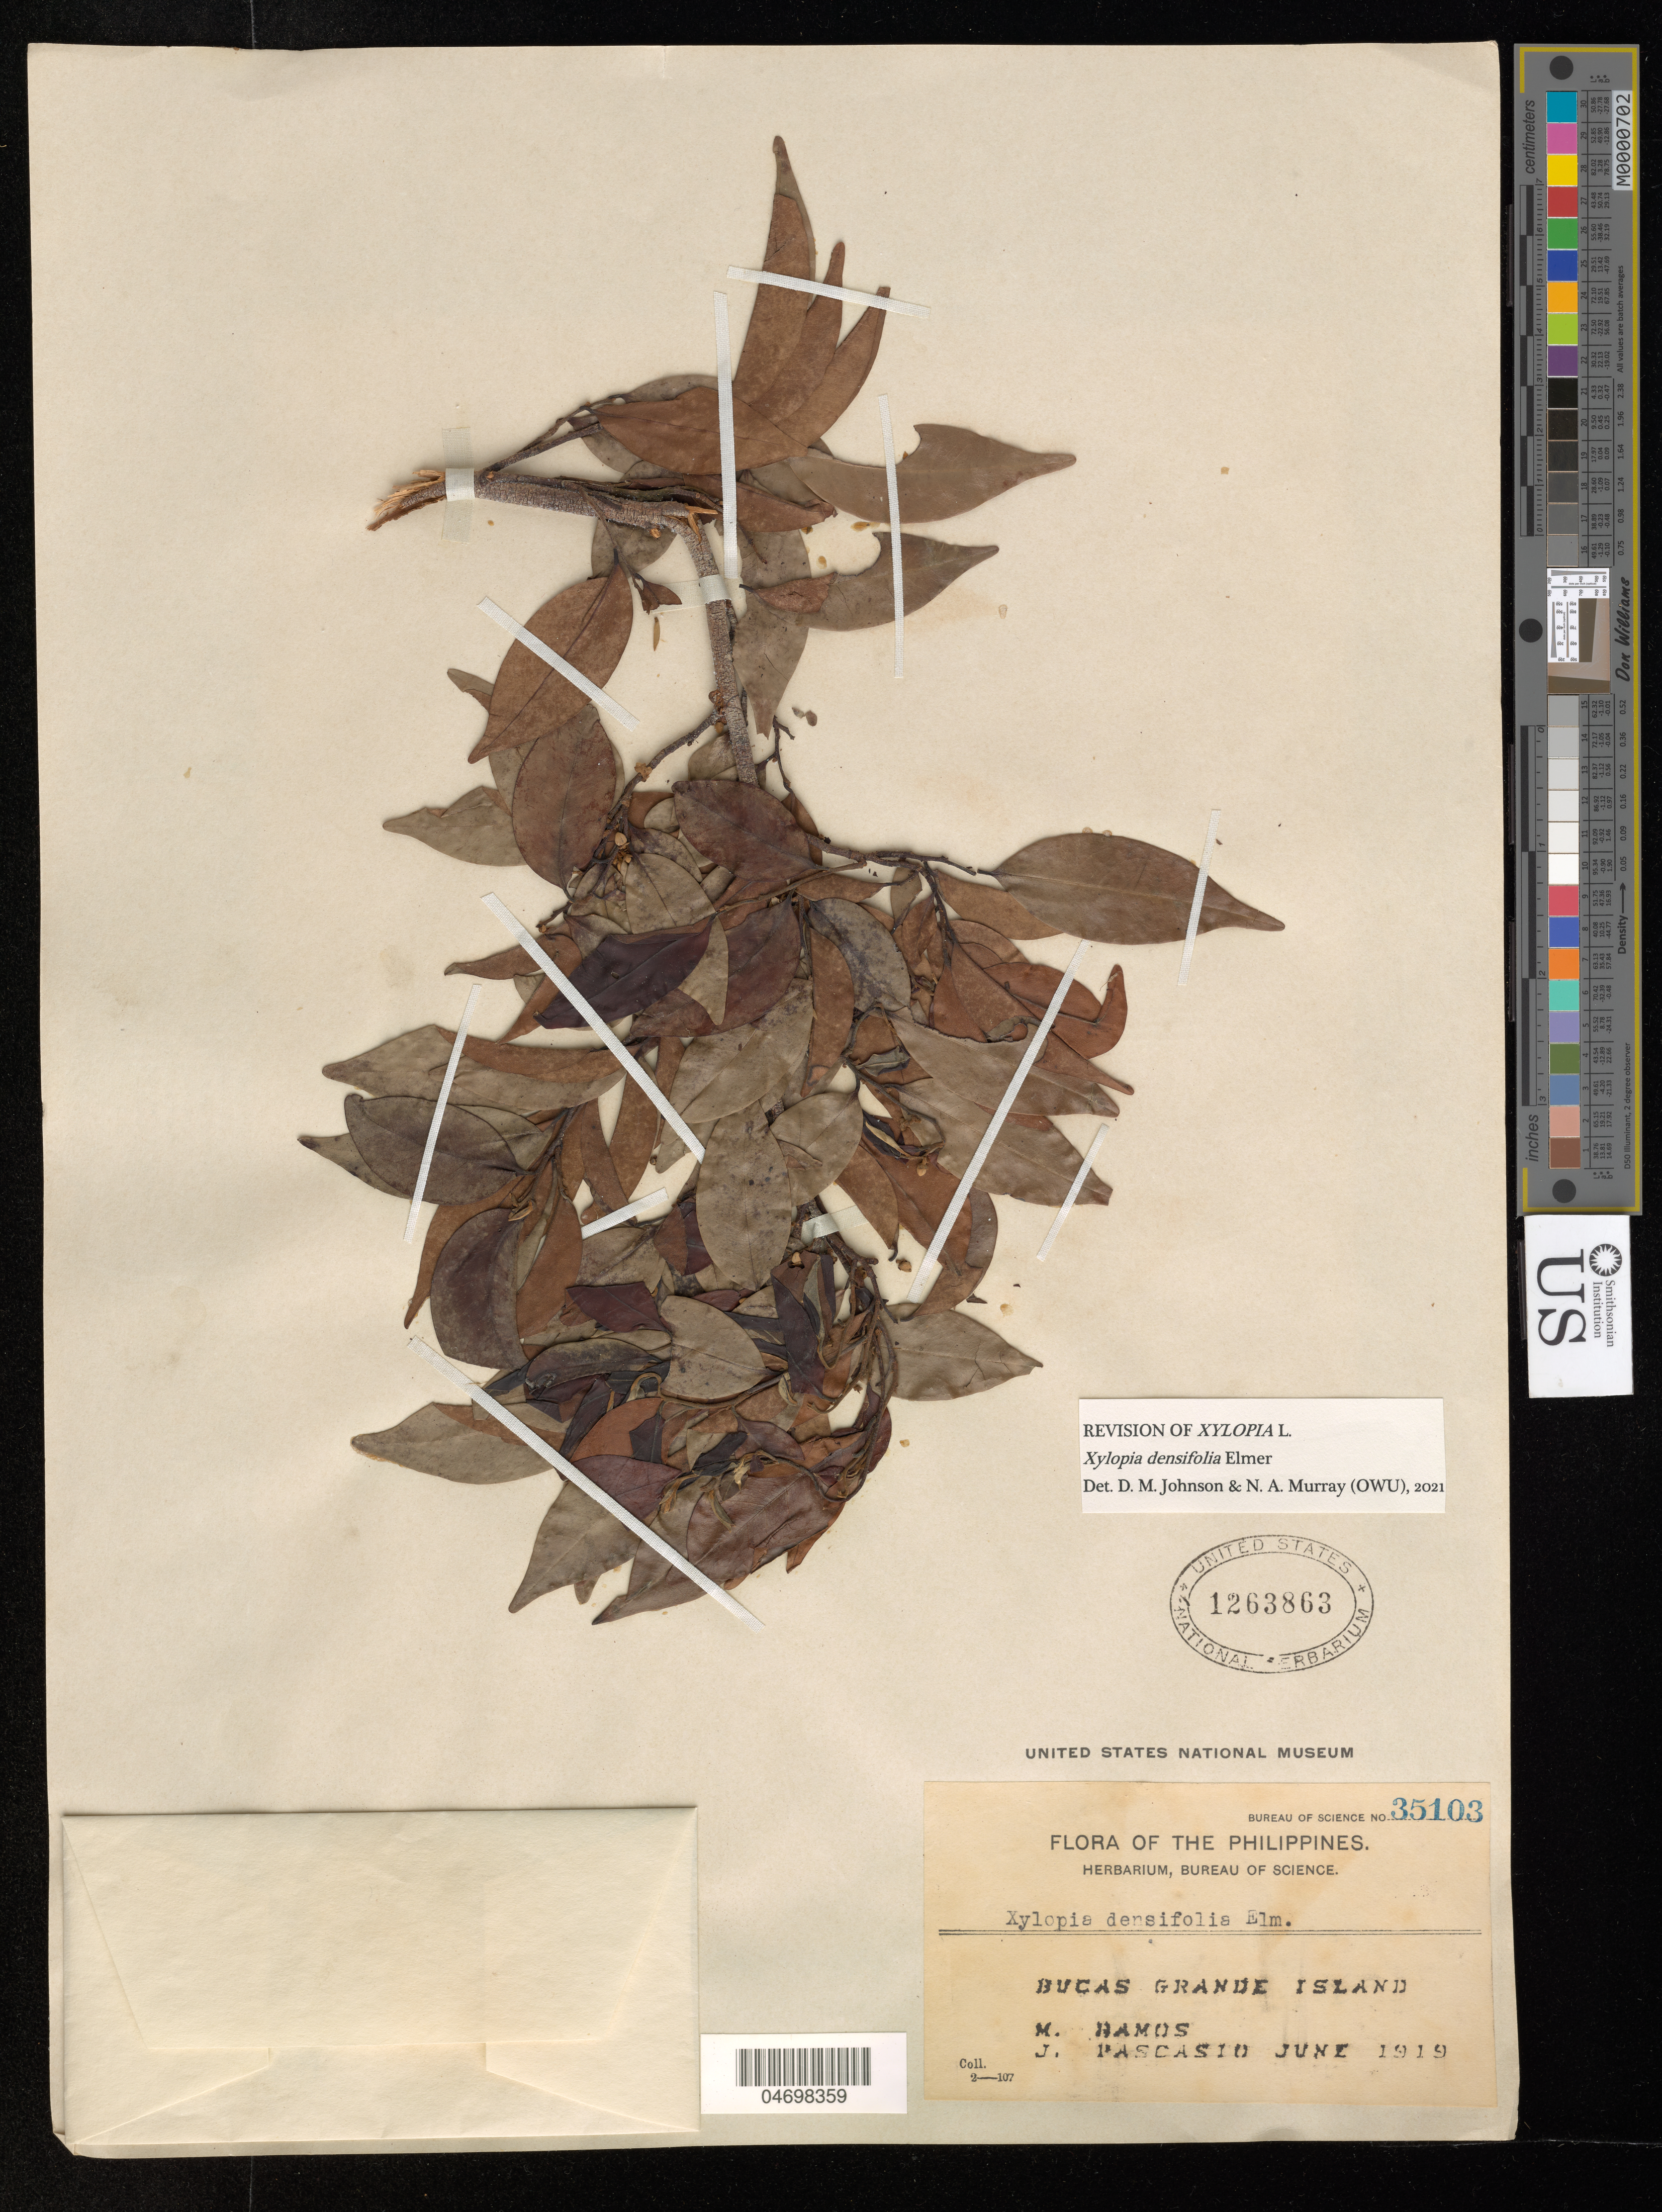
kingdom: Plantae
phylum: Tracheophyta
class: Magnoliopsida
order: Magnoliales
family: Annonaceae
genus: Xylopia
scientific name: Xylopia densifolia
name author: Elmer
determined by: Johnson, D. M.; Murray, N. A.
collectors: M. Ramos & J. Pascasio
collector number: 35103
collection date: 1919-06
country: Philippines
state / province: Caraga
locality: Bucas Grande Island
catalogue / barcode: US 1263863